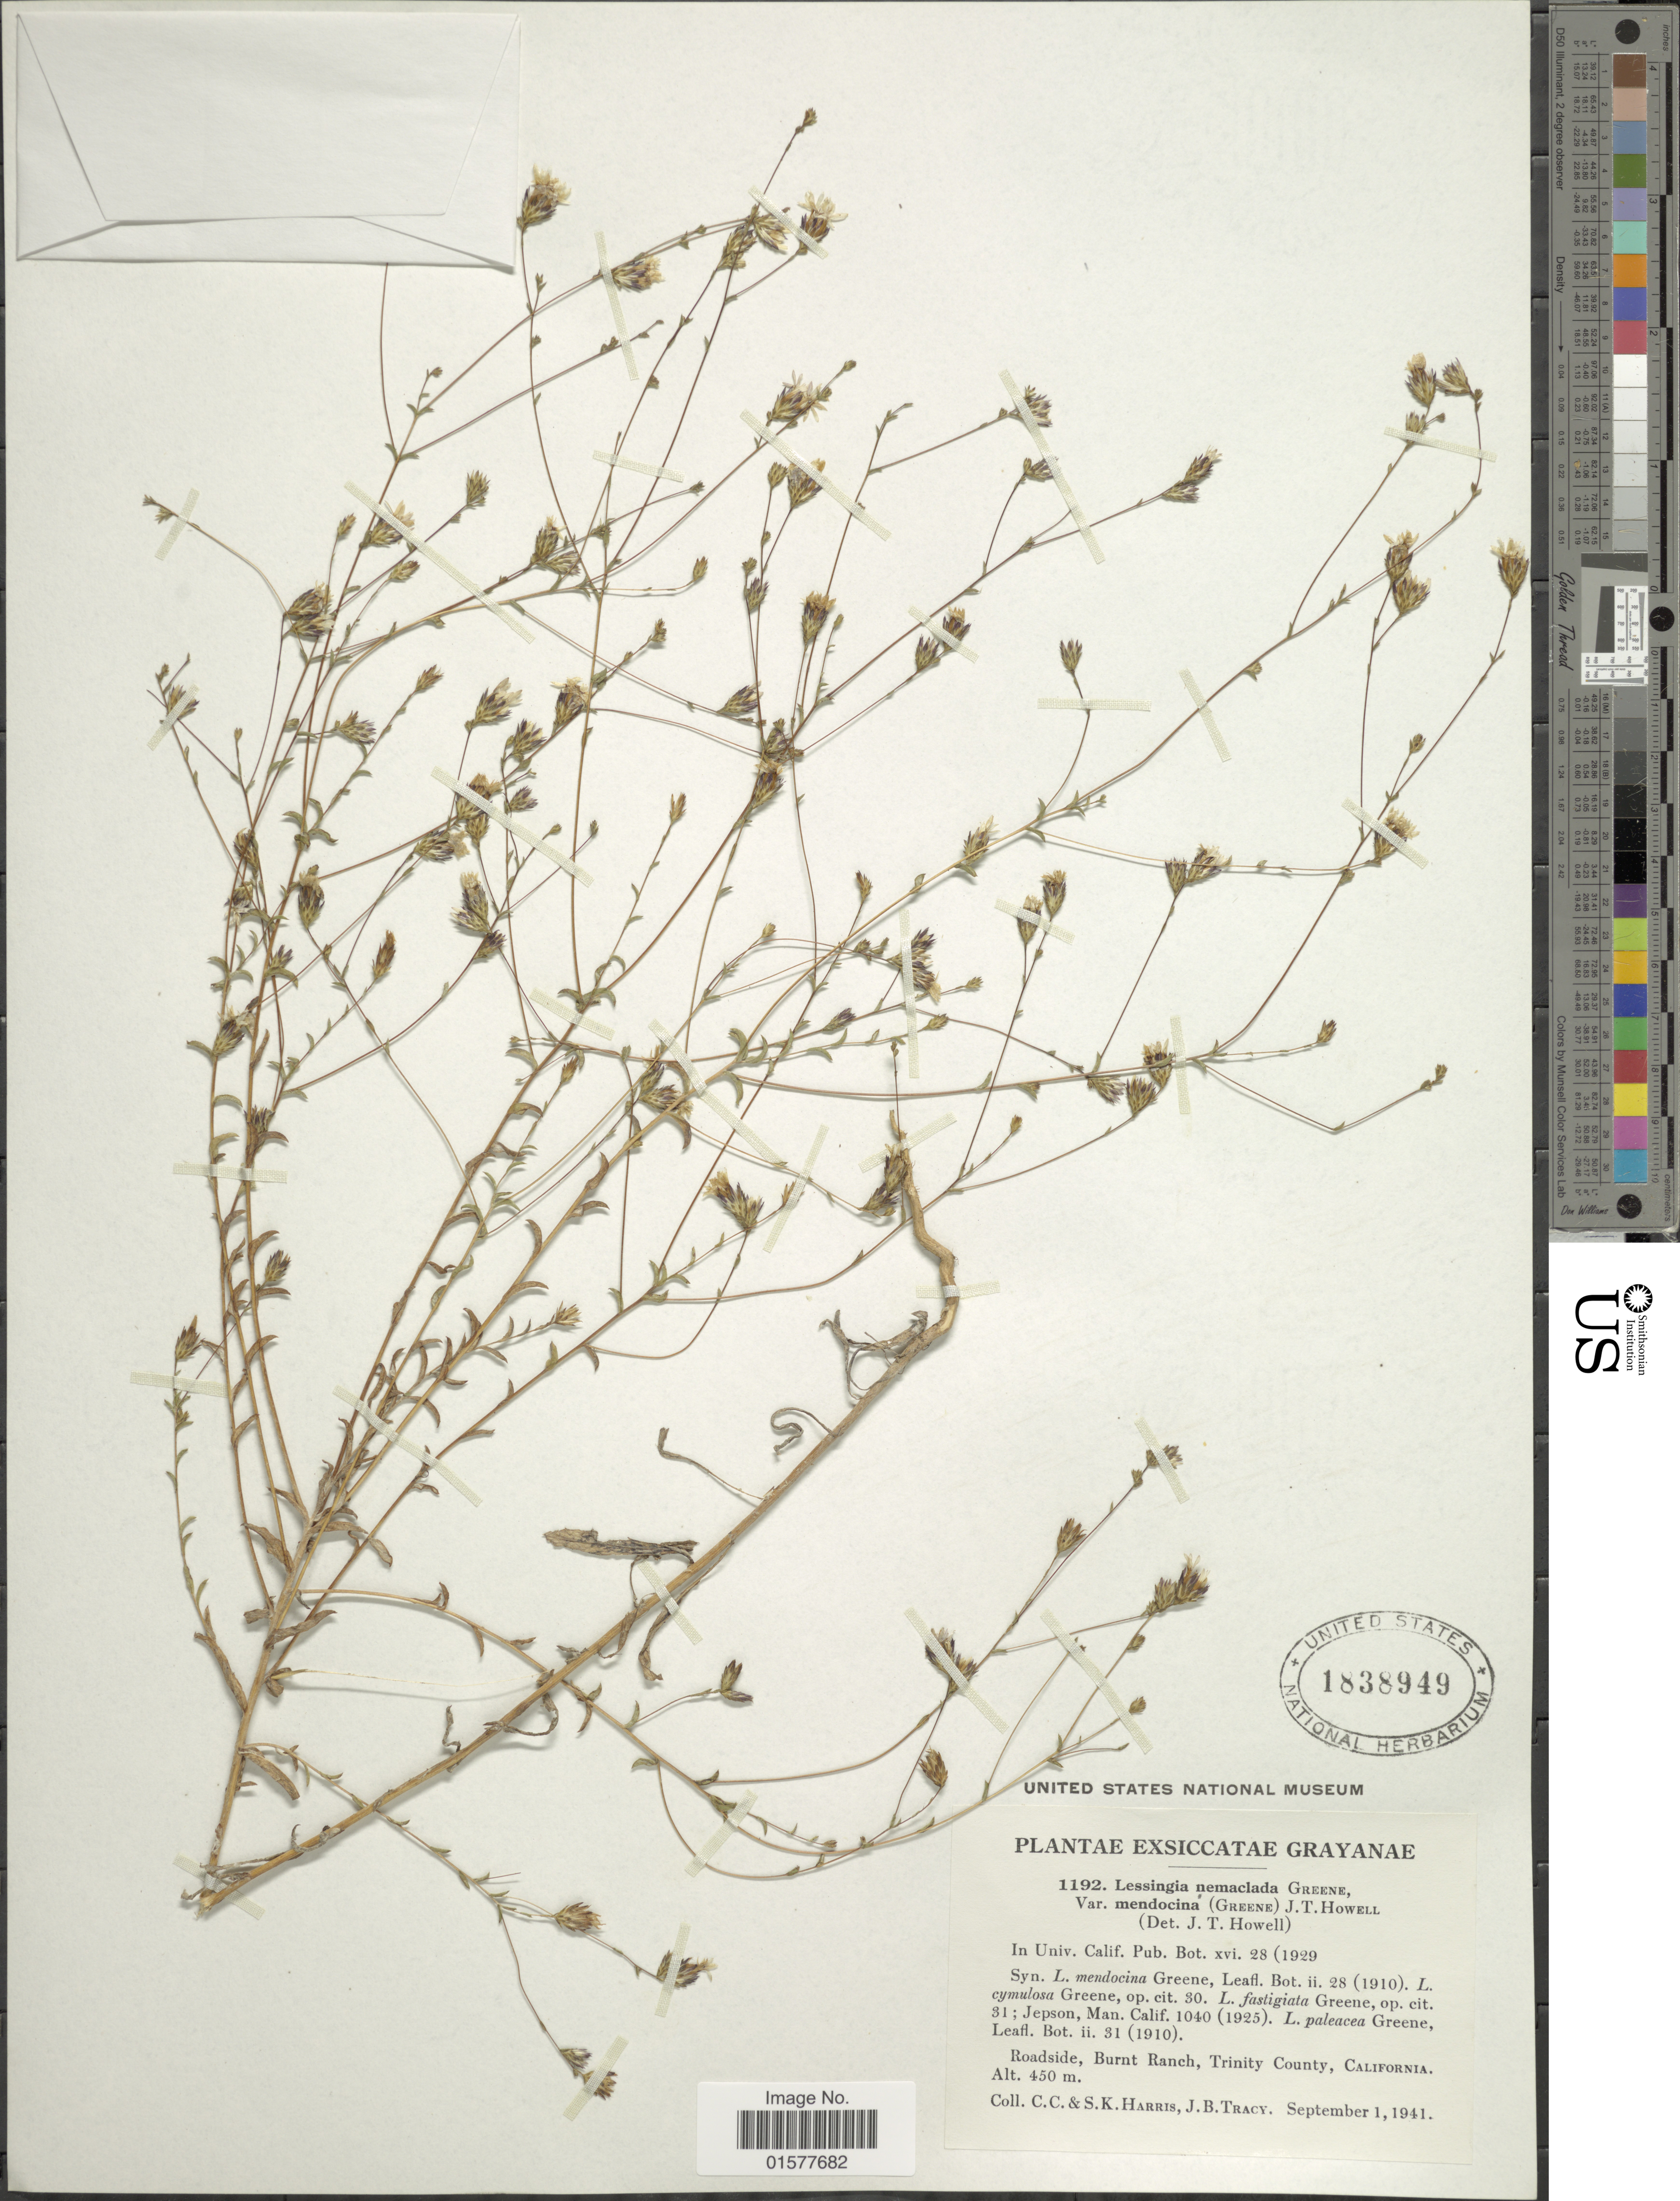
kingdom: Plantae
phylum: Tracheophyta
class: Magnoliopsida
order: Asterales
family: Asteraceae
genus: Lessingia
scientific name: Lessingia nemaclada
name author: Greene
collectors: C. C. Harris, S. K. Harris & J. Tracy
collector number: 1192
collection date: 1941-09-01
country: United States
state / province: California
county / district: Trinity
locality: Roadside, Burnt Ranch, Trinity County, California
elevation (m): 450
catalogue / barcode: US 1838949